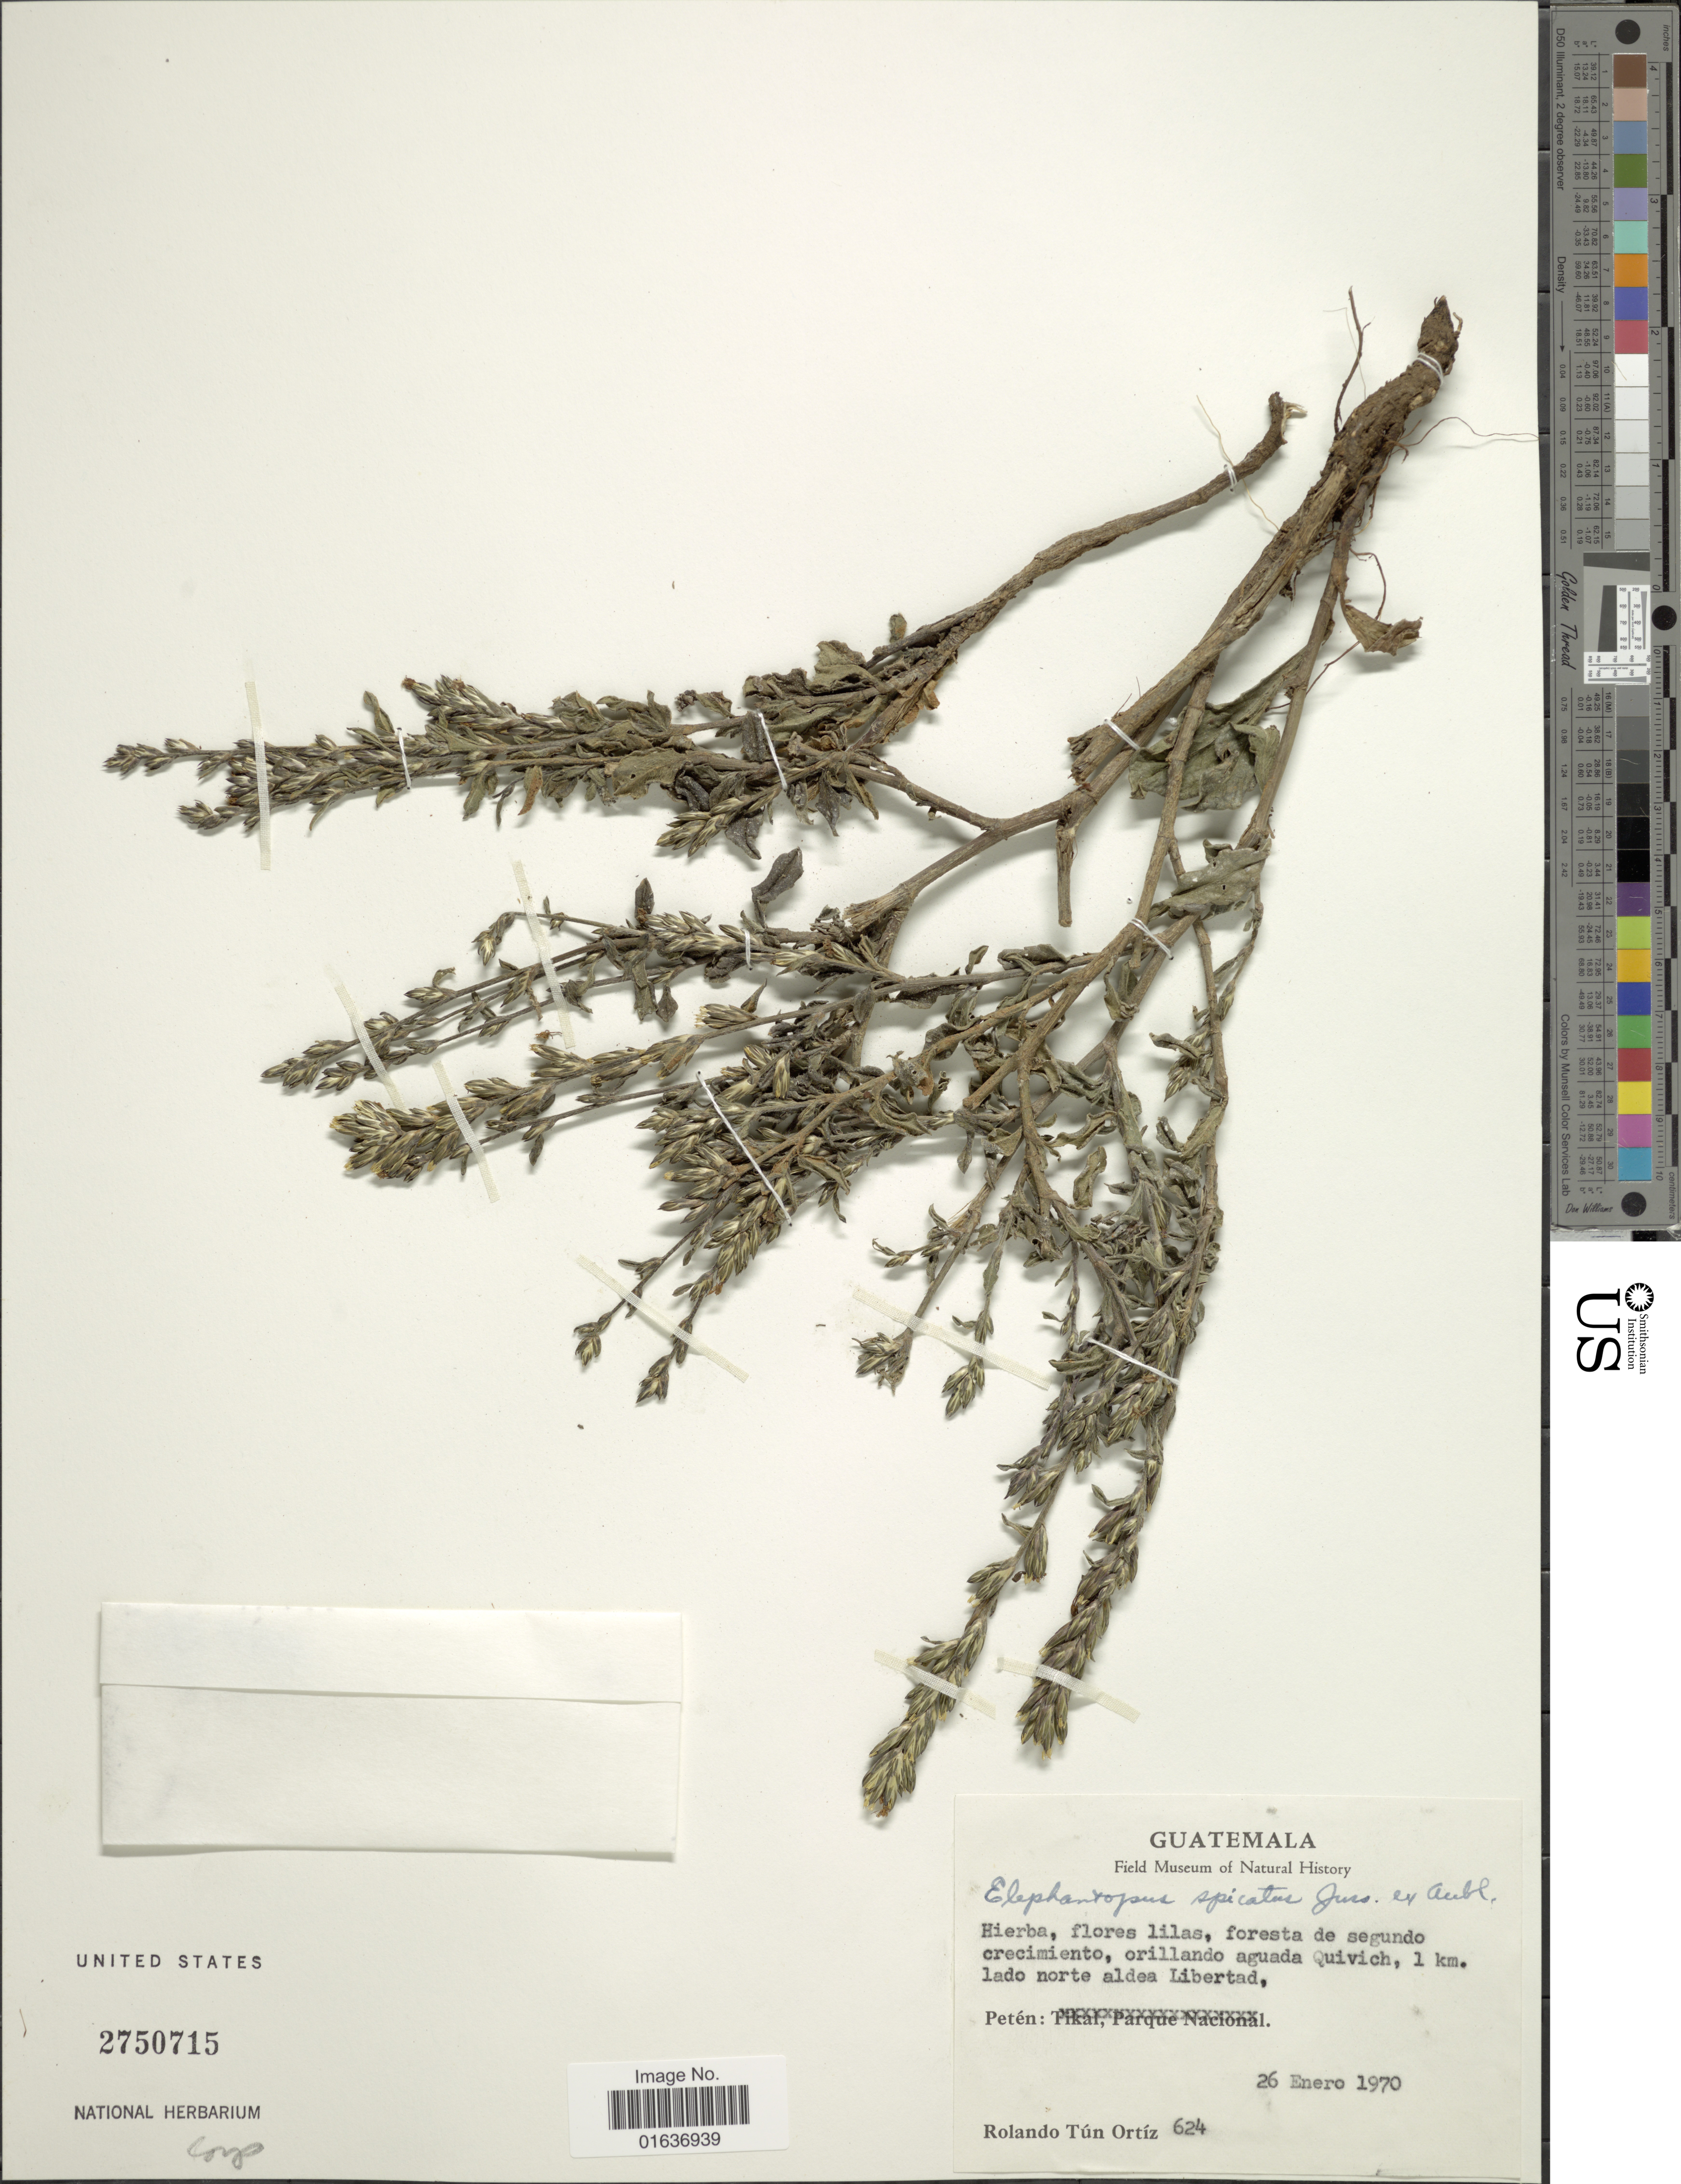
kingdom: Plantae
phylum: Tracheophyta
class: Magnoliopsida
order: Asterales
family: Asteraceae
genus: Pseudelephantopus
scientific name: Pseudelephantopus spicatus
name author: (Juss. ex Aubl.) C.F. Baker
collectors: R. T. Ortíz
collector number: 624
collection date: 1970-01-26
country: Guatemala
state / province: El Petén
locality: Hierba, flores lilas, foresta de segundo crecimiento, orillando aguada Quivich, 1 km. lado norte aldea Libertad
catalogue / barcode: US 2750715